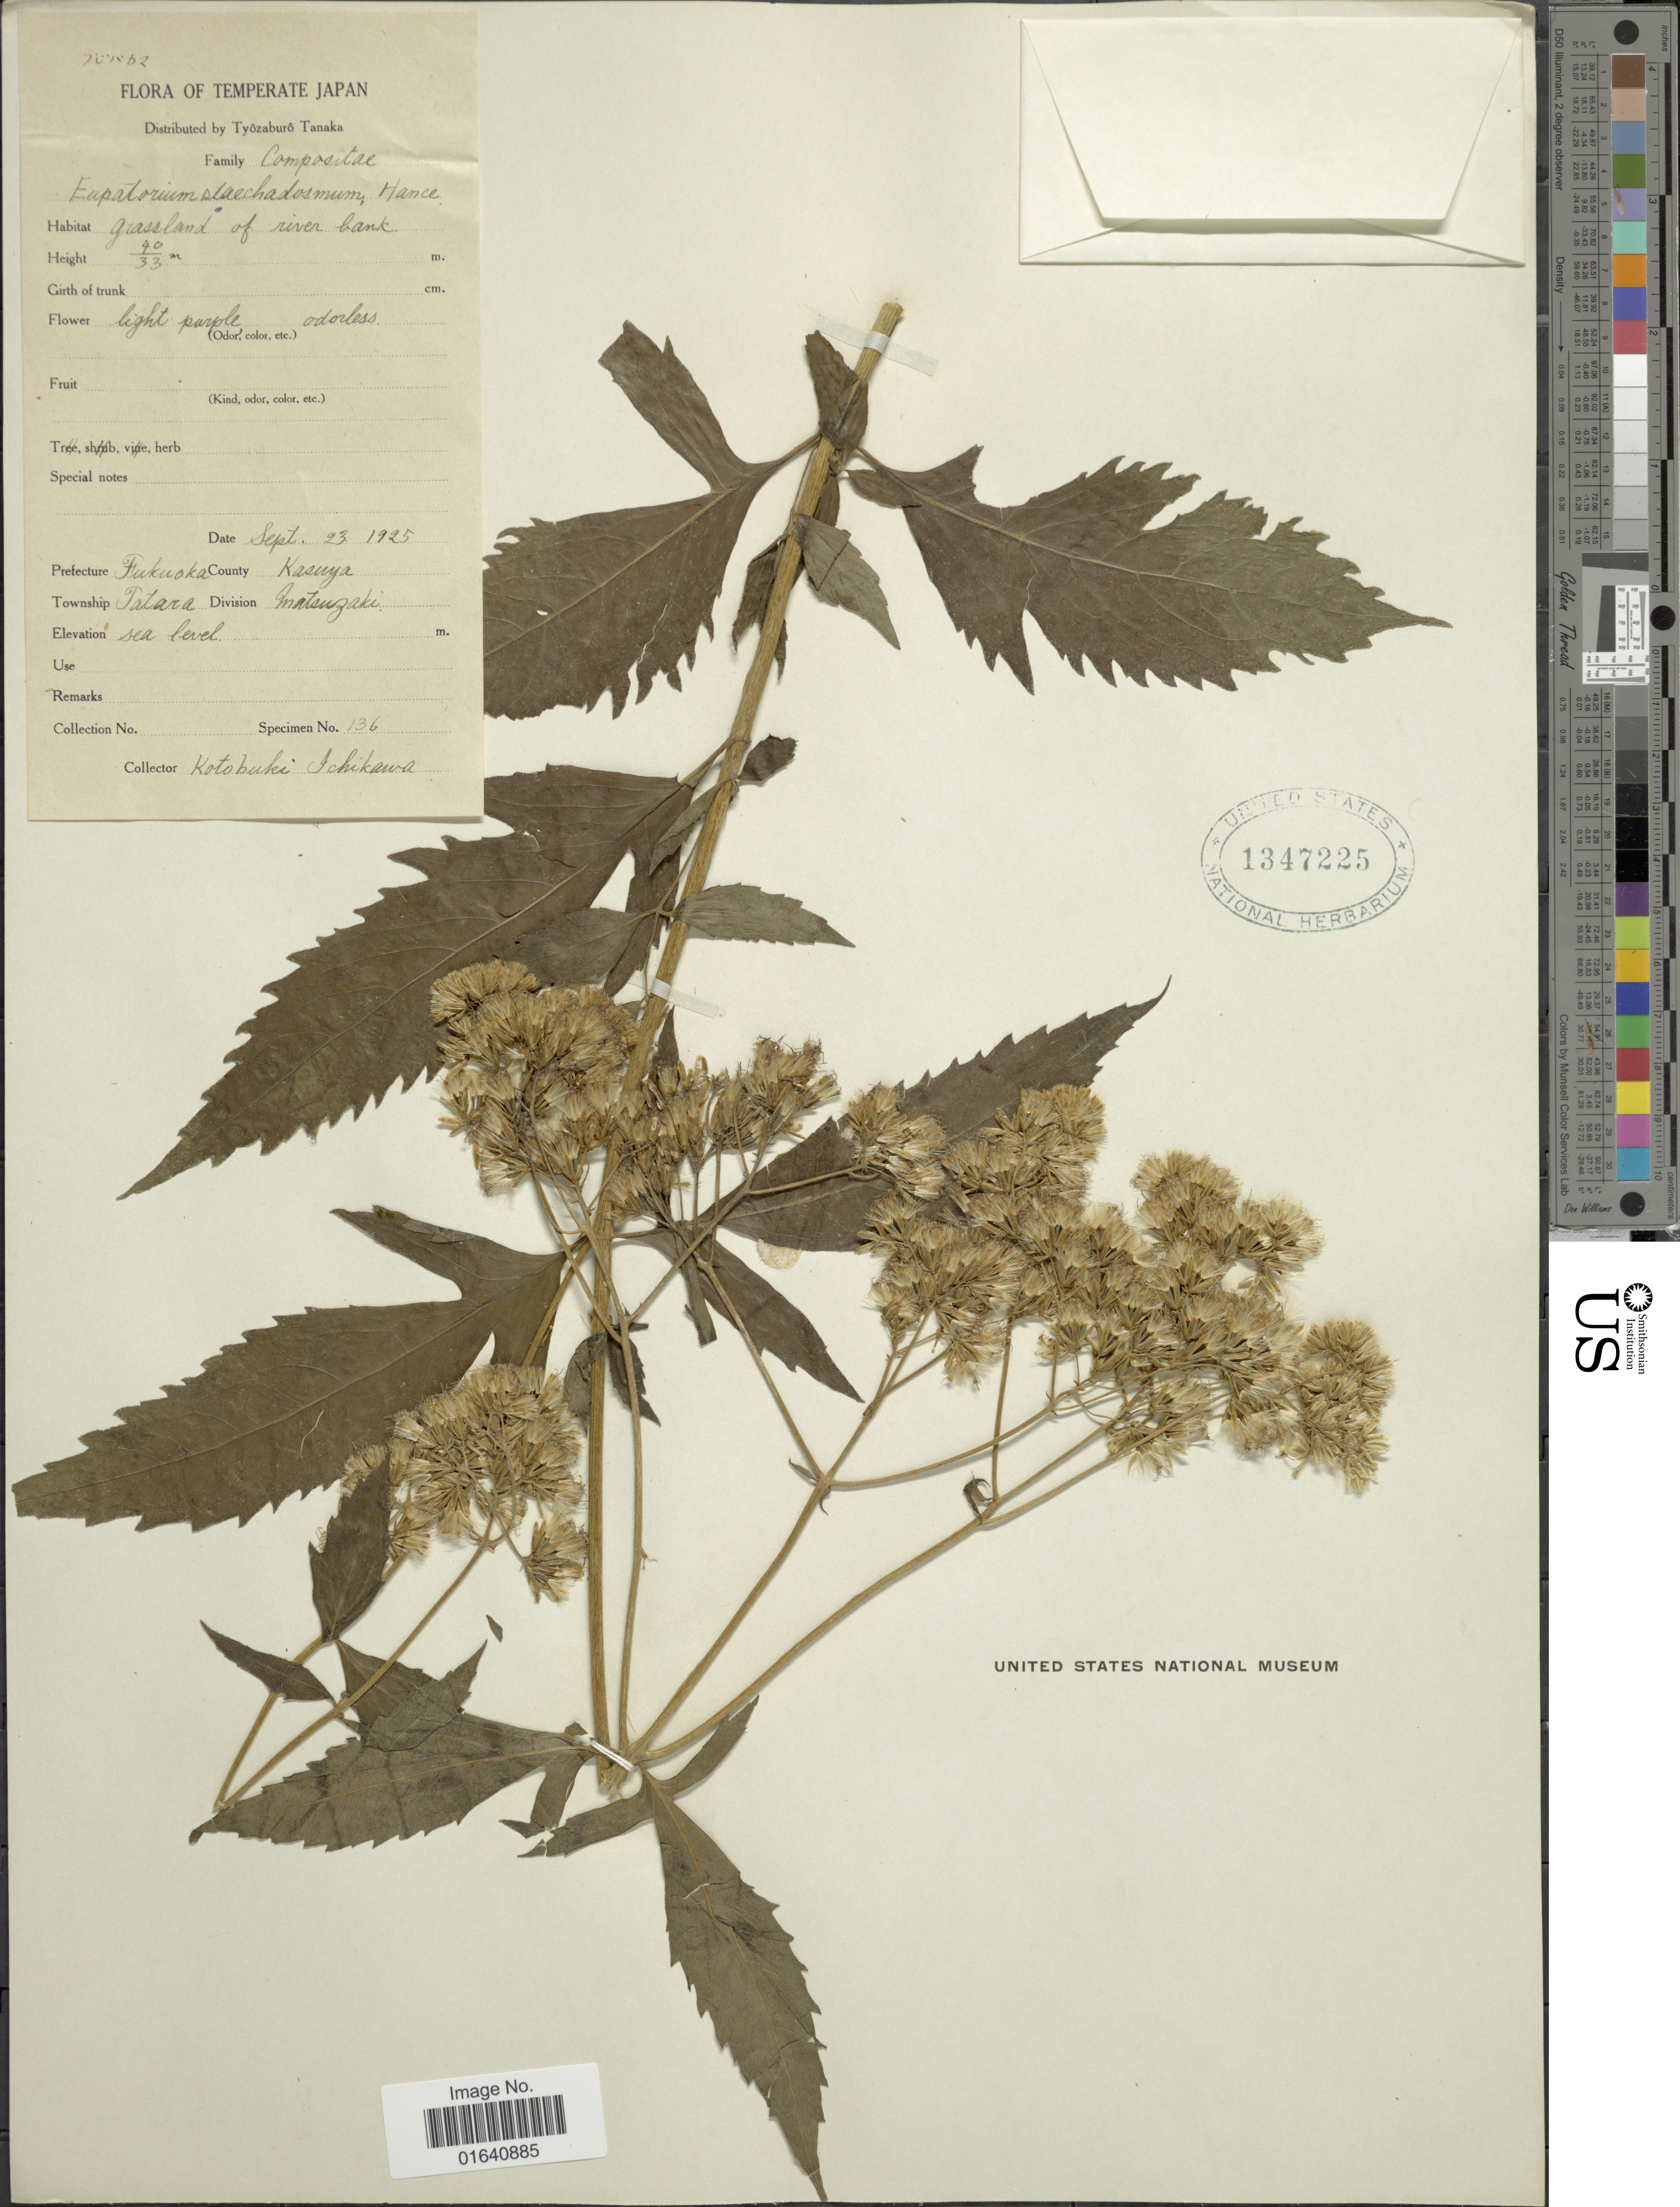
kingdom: Plantae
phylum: Tracheophyta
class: Magnoliopsida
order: Asterales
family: Asteraceae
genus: Eupatorium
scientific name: Eupatorium stoechadosmum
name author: Hance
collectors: K. Ichikawa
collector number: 136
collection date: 1925-09-23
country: Japan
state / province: Hukuoka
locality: Temperate Japan, Prefecture Fukuoka, County Kasuya, Township, Tatara, Dvision Matsuzuki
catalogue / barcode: US 1347225